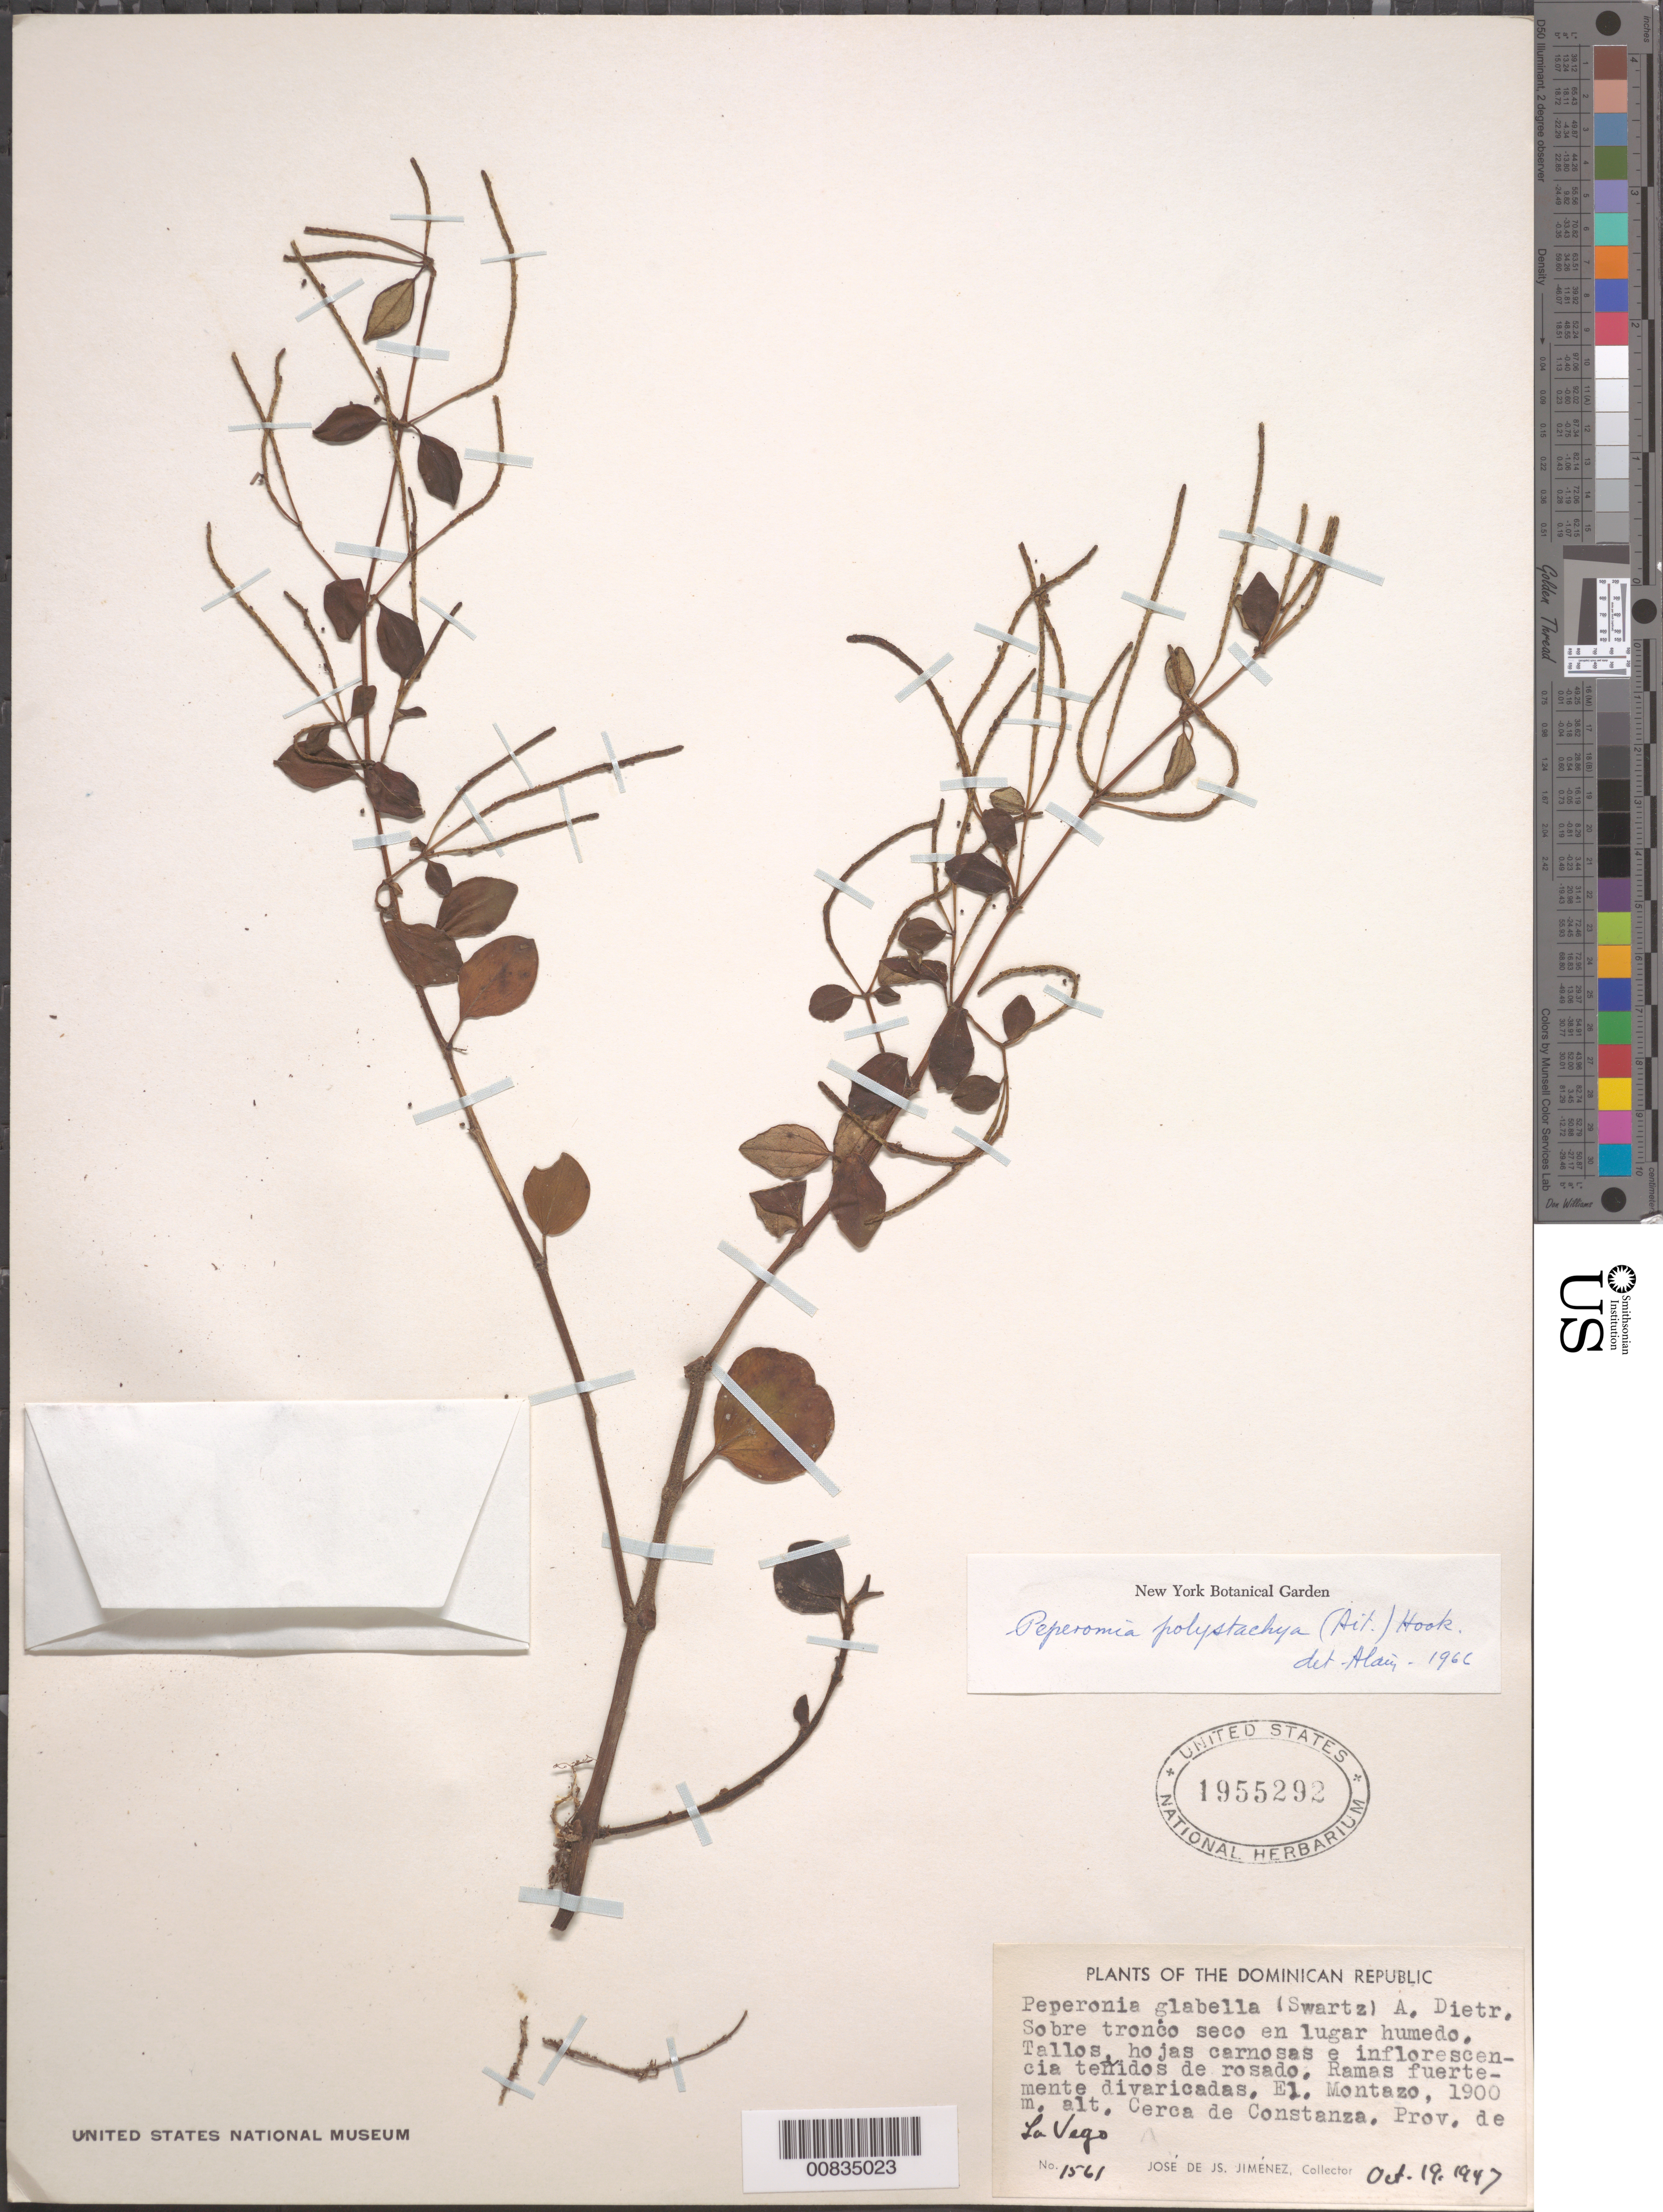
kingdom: Plantae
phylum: Tracheophyta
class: Magnoliopsida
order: Piperales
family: Piperaceae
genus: Peperomia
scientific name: Peperomia polystachya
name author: (Aiton) Hook.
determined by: Liogier, Alain H.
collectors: J. J. Jiménez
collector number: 1561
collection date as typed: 19 Oct 1947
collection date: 1947-10-19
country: Dominican Republic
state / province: La Vega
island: Hispaniola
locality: El Montazo, cerca de Constanza.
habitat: Sobre tronco seco en lugar húmedo.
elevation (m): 1900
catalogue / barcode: US 1955292